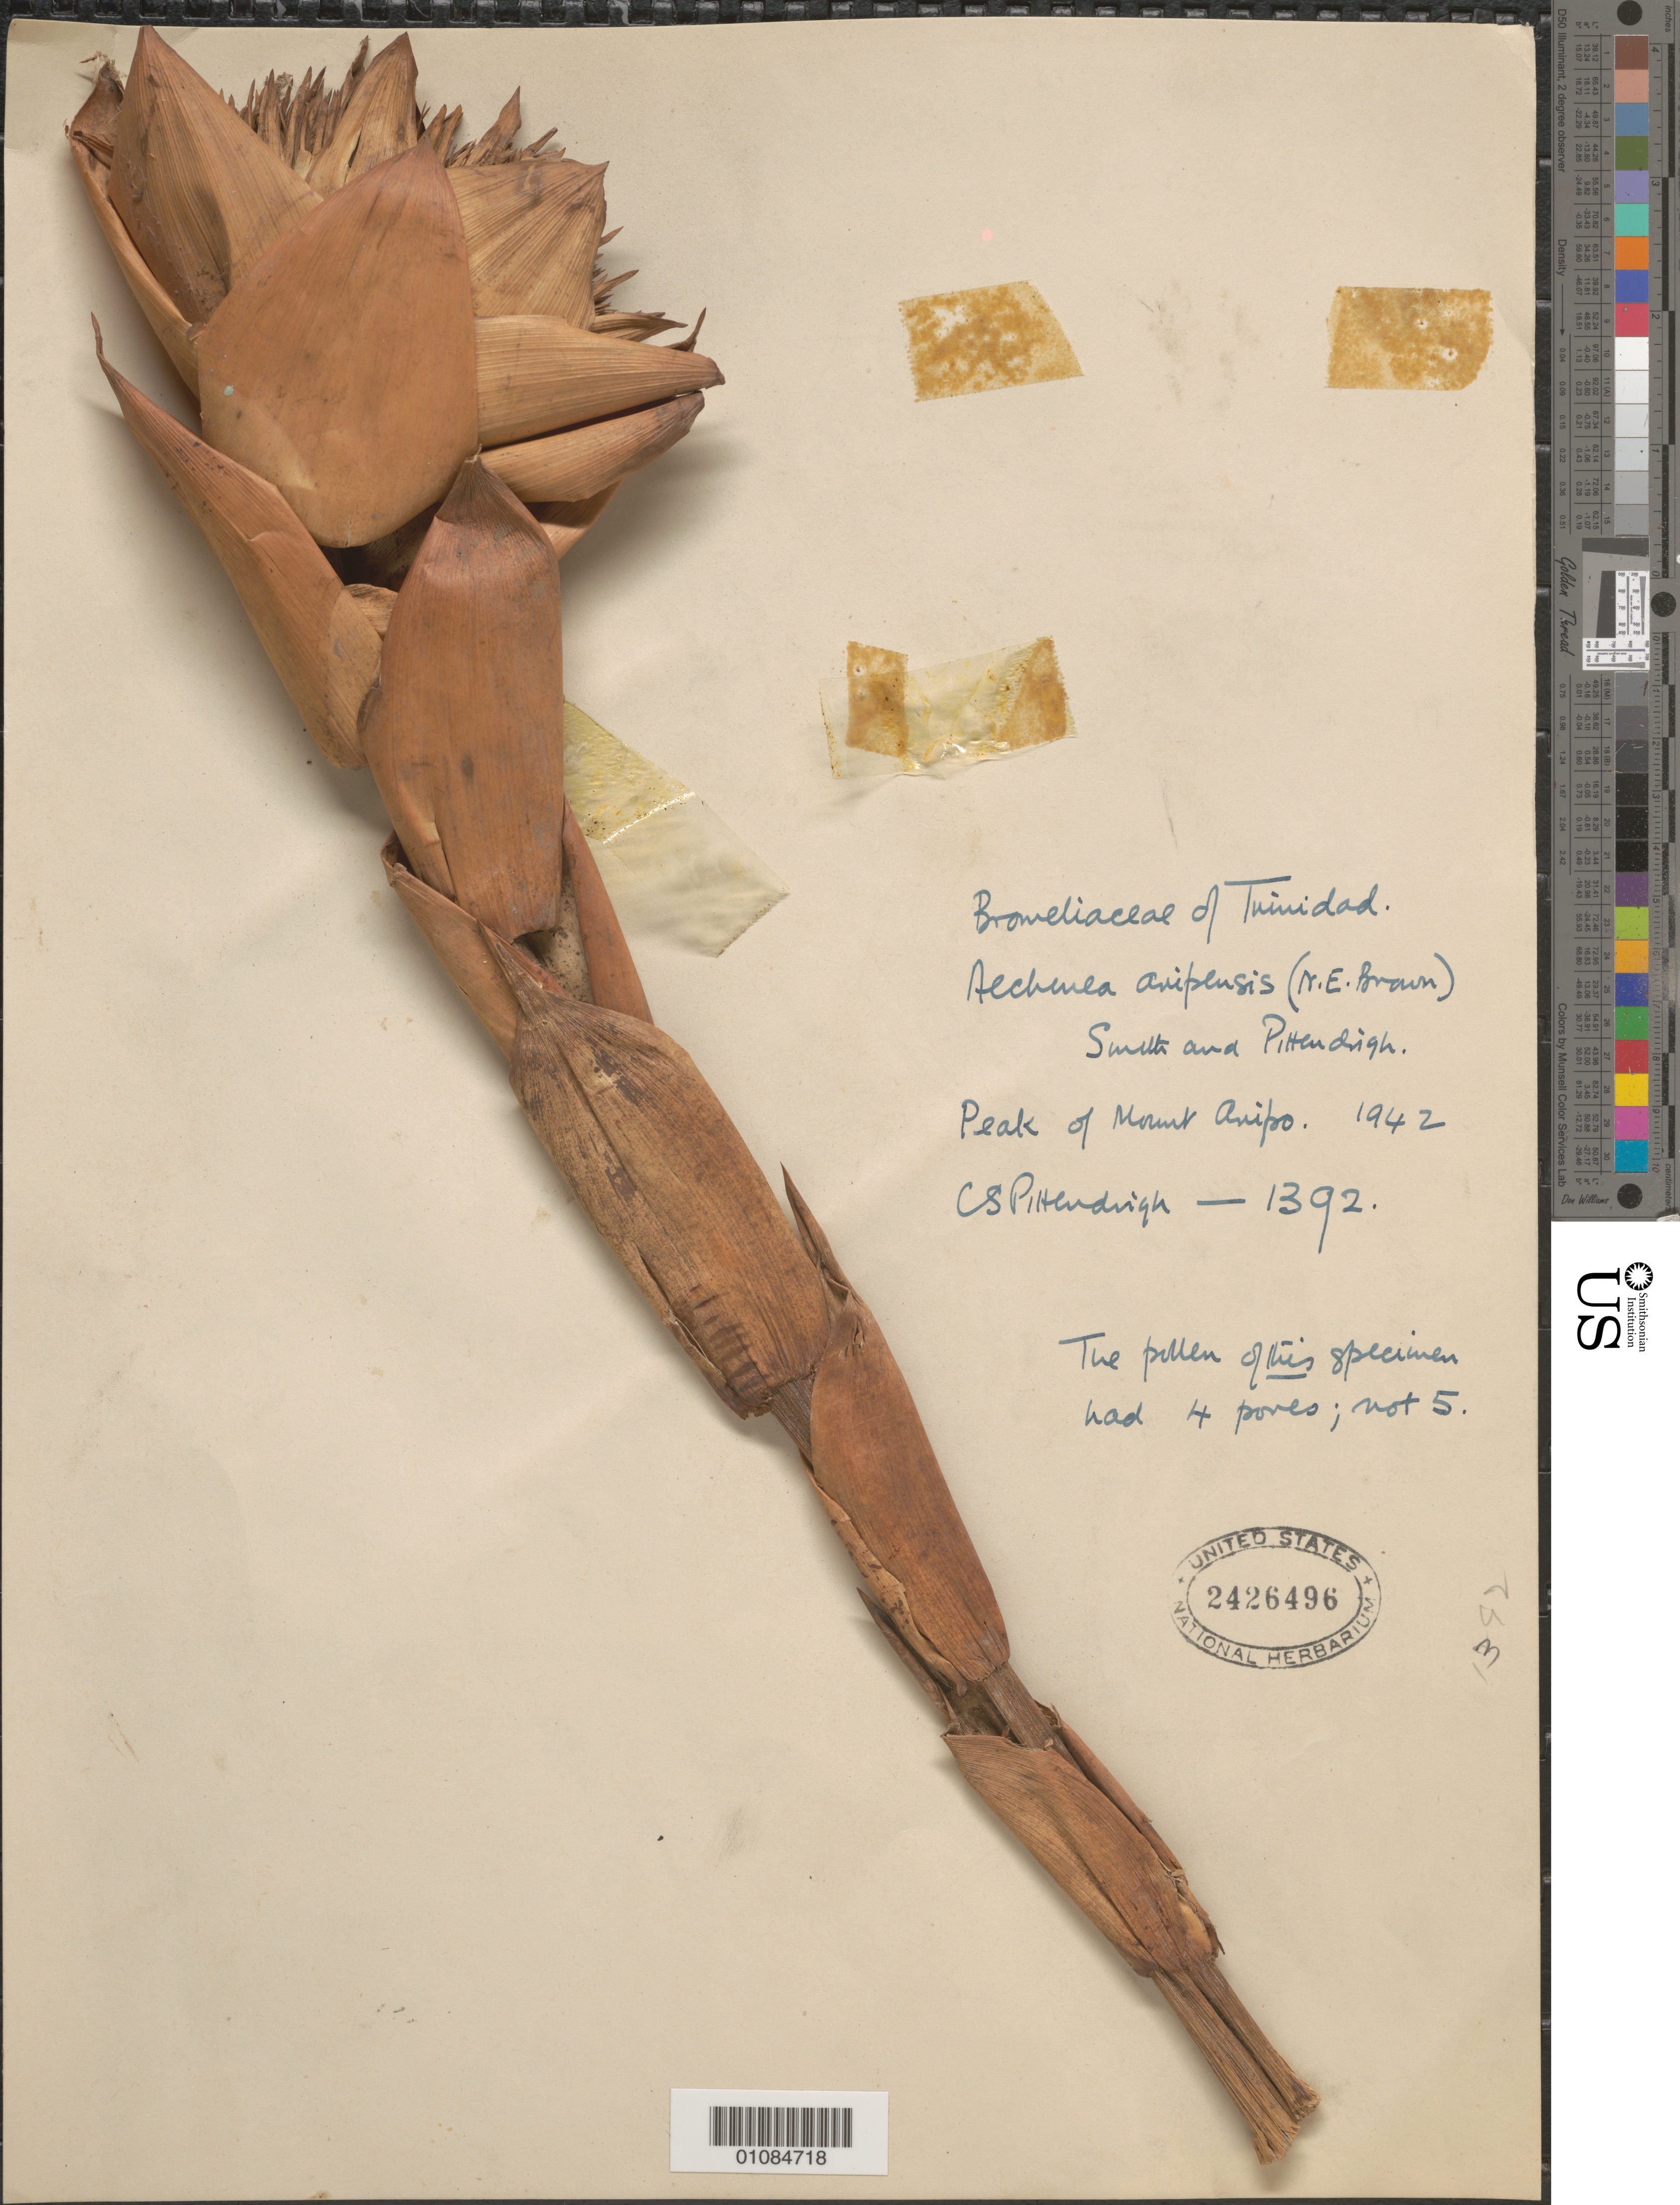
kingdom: Plantae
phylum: Tracheophyta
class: Liliopsida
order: Poales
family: Bromeliaceae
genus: Aechmea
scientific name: Aechmea aripensis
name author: (N.E. Br.) Pittendr.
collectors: C. S. Pittendrigh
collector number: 1392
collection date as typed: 1942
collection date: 1942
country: Trinidad and Tobago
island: Trinidad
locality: Peak of Mount Aripo.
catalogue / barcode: US 2426496